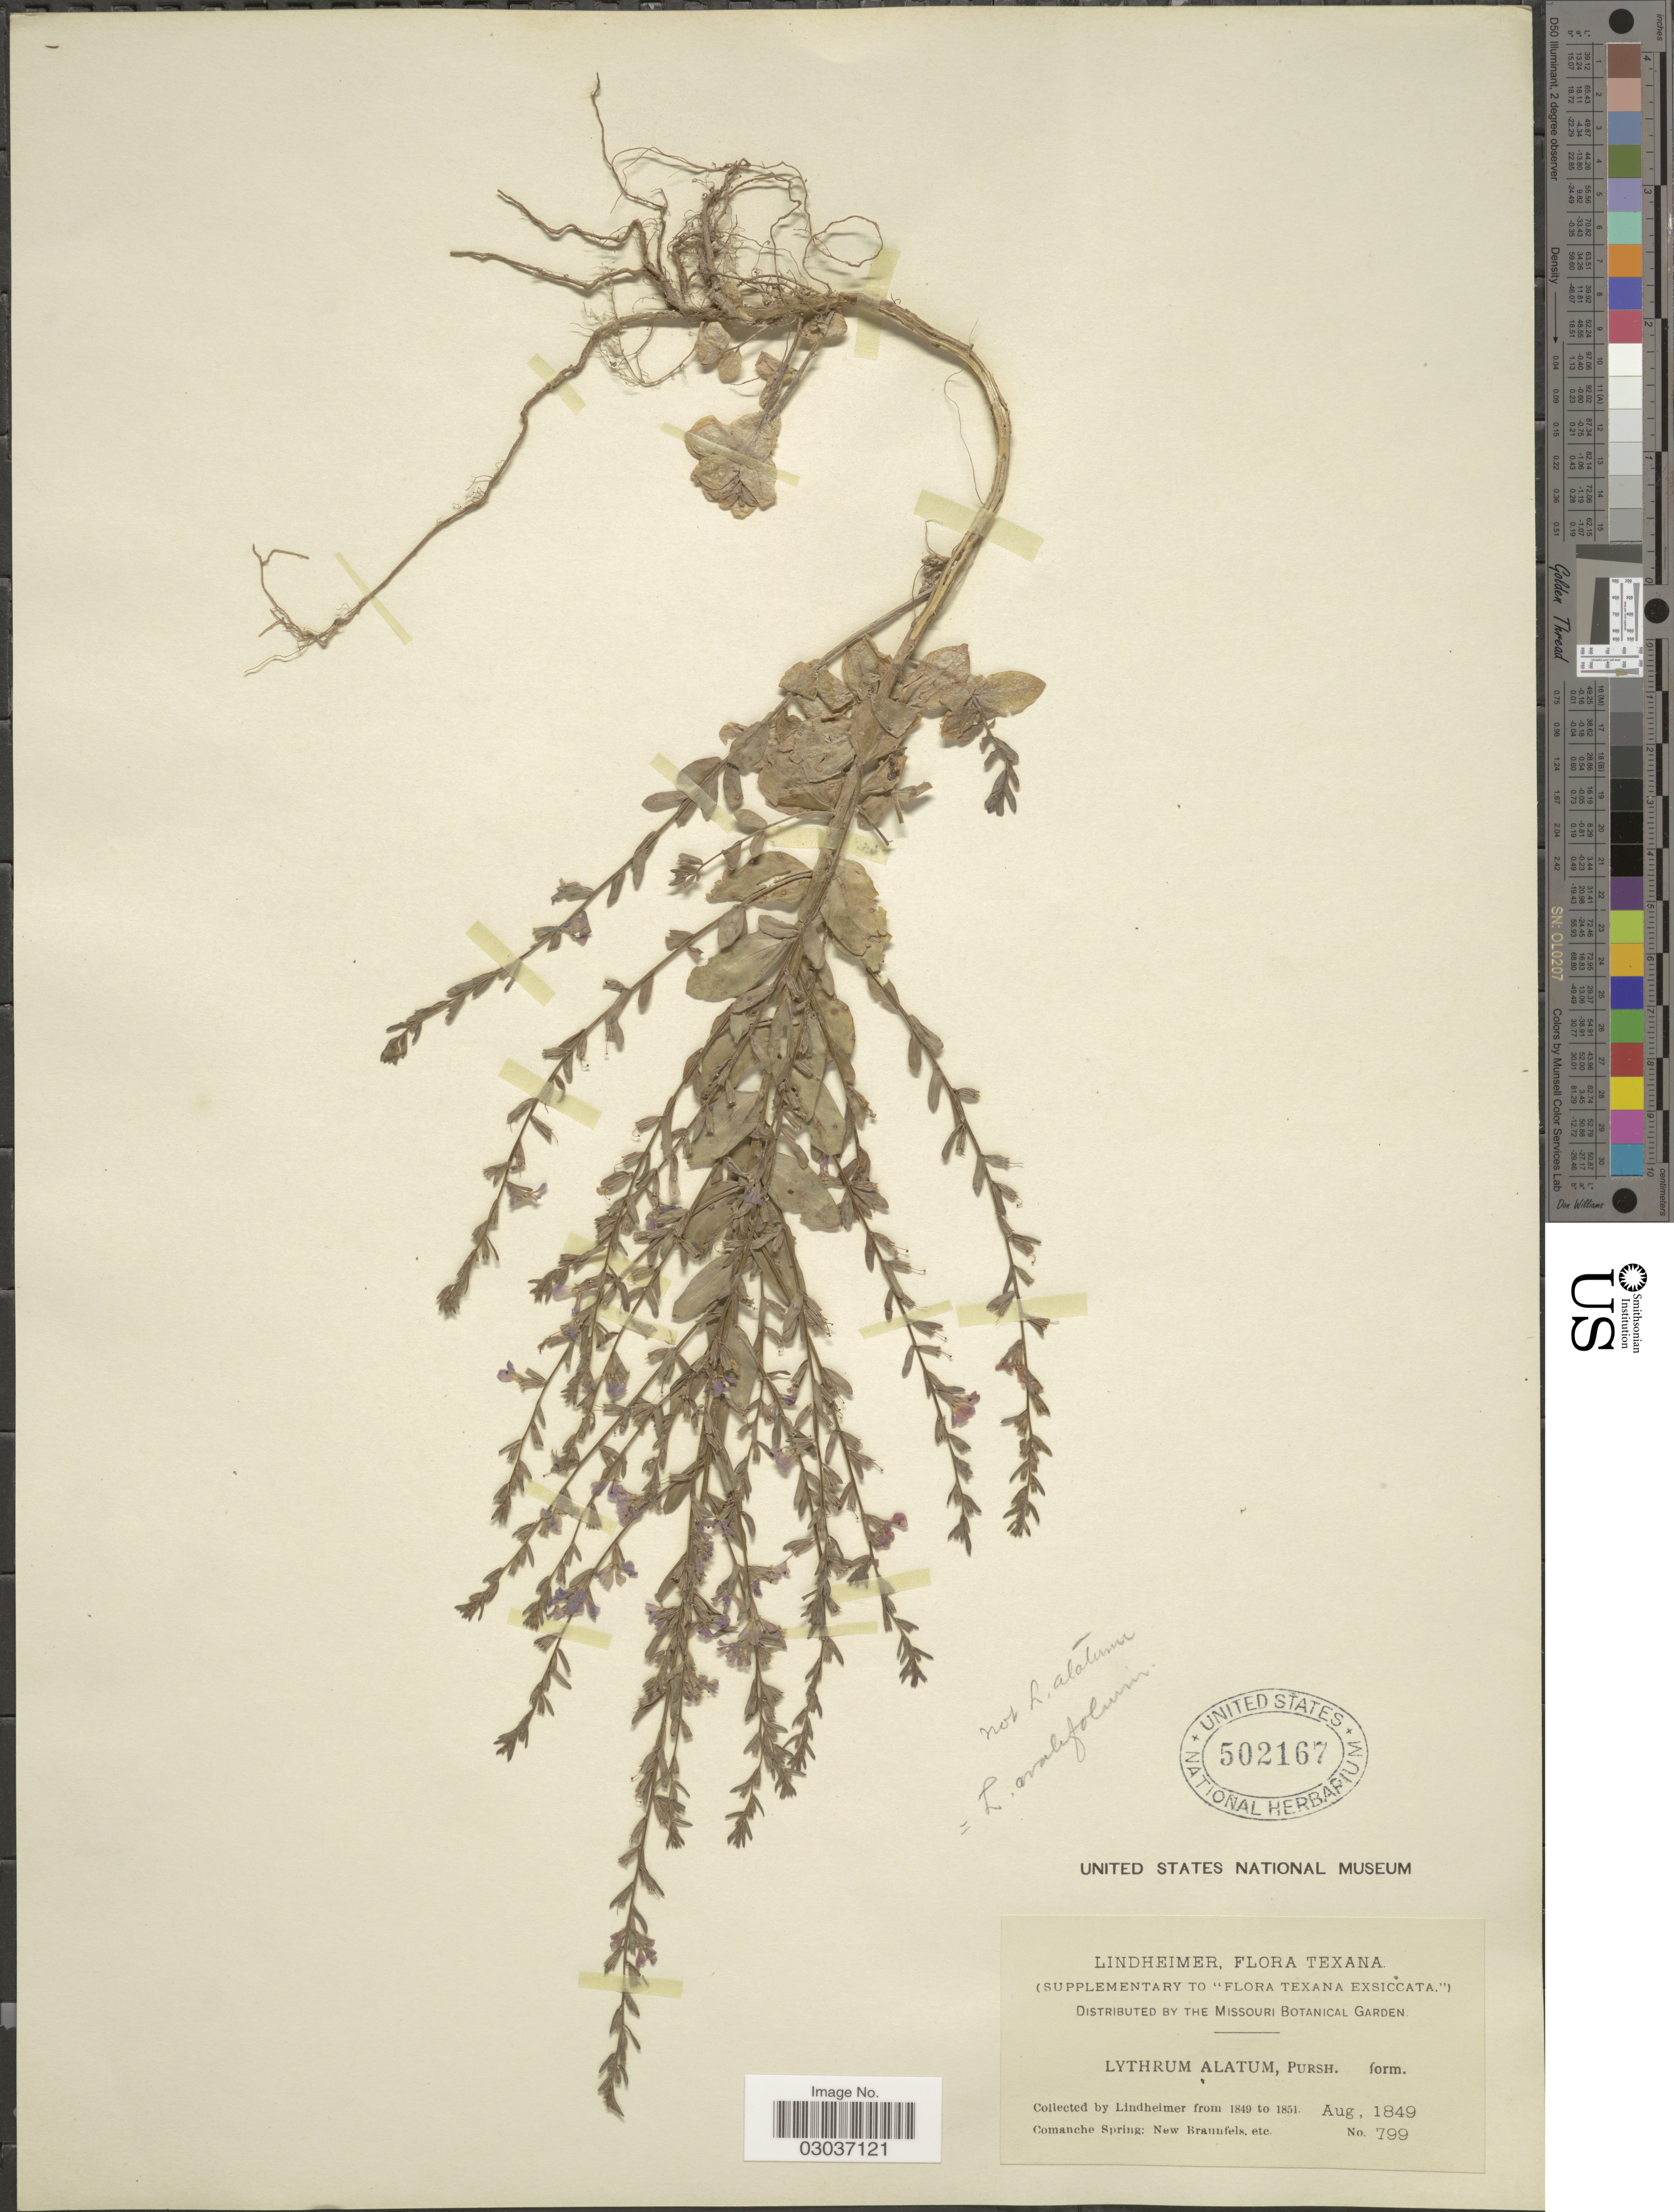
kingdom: Plantae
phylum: Tracheophyta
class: Magnoliopsida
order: Myrtales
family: Lythraceae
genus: Lythrum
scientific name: Lythrum ovalifolium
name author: (A. Gray) Engelm. ex Koehne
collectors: -. Lindheimer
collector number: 799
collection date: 1849-08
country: United States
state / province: Texas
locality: Comanche Spring: New Brannfels, etc.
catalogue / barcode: US 502167